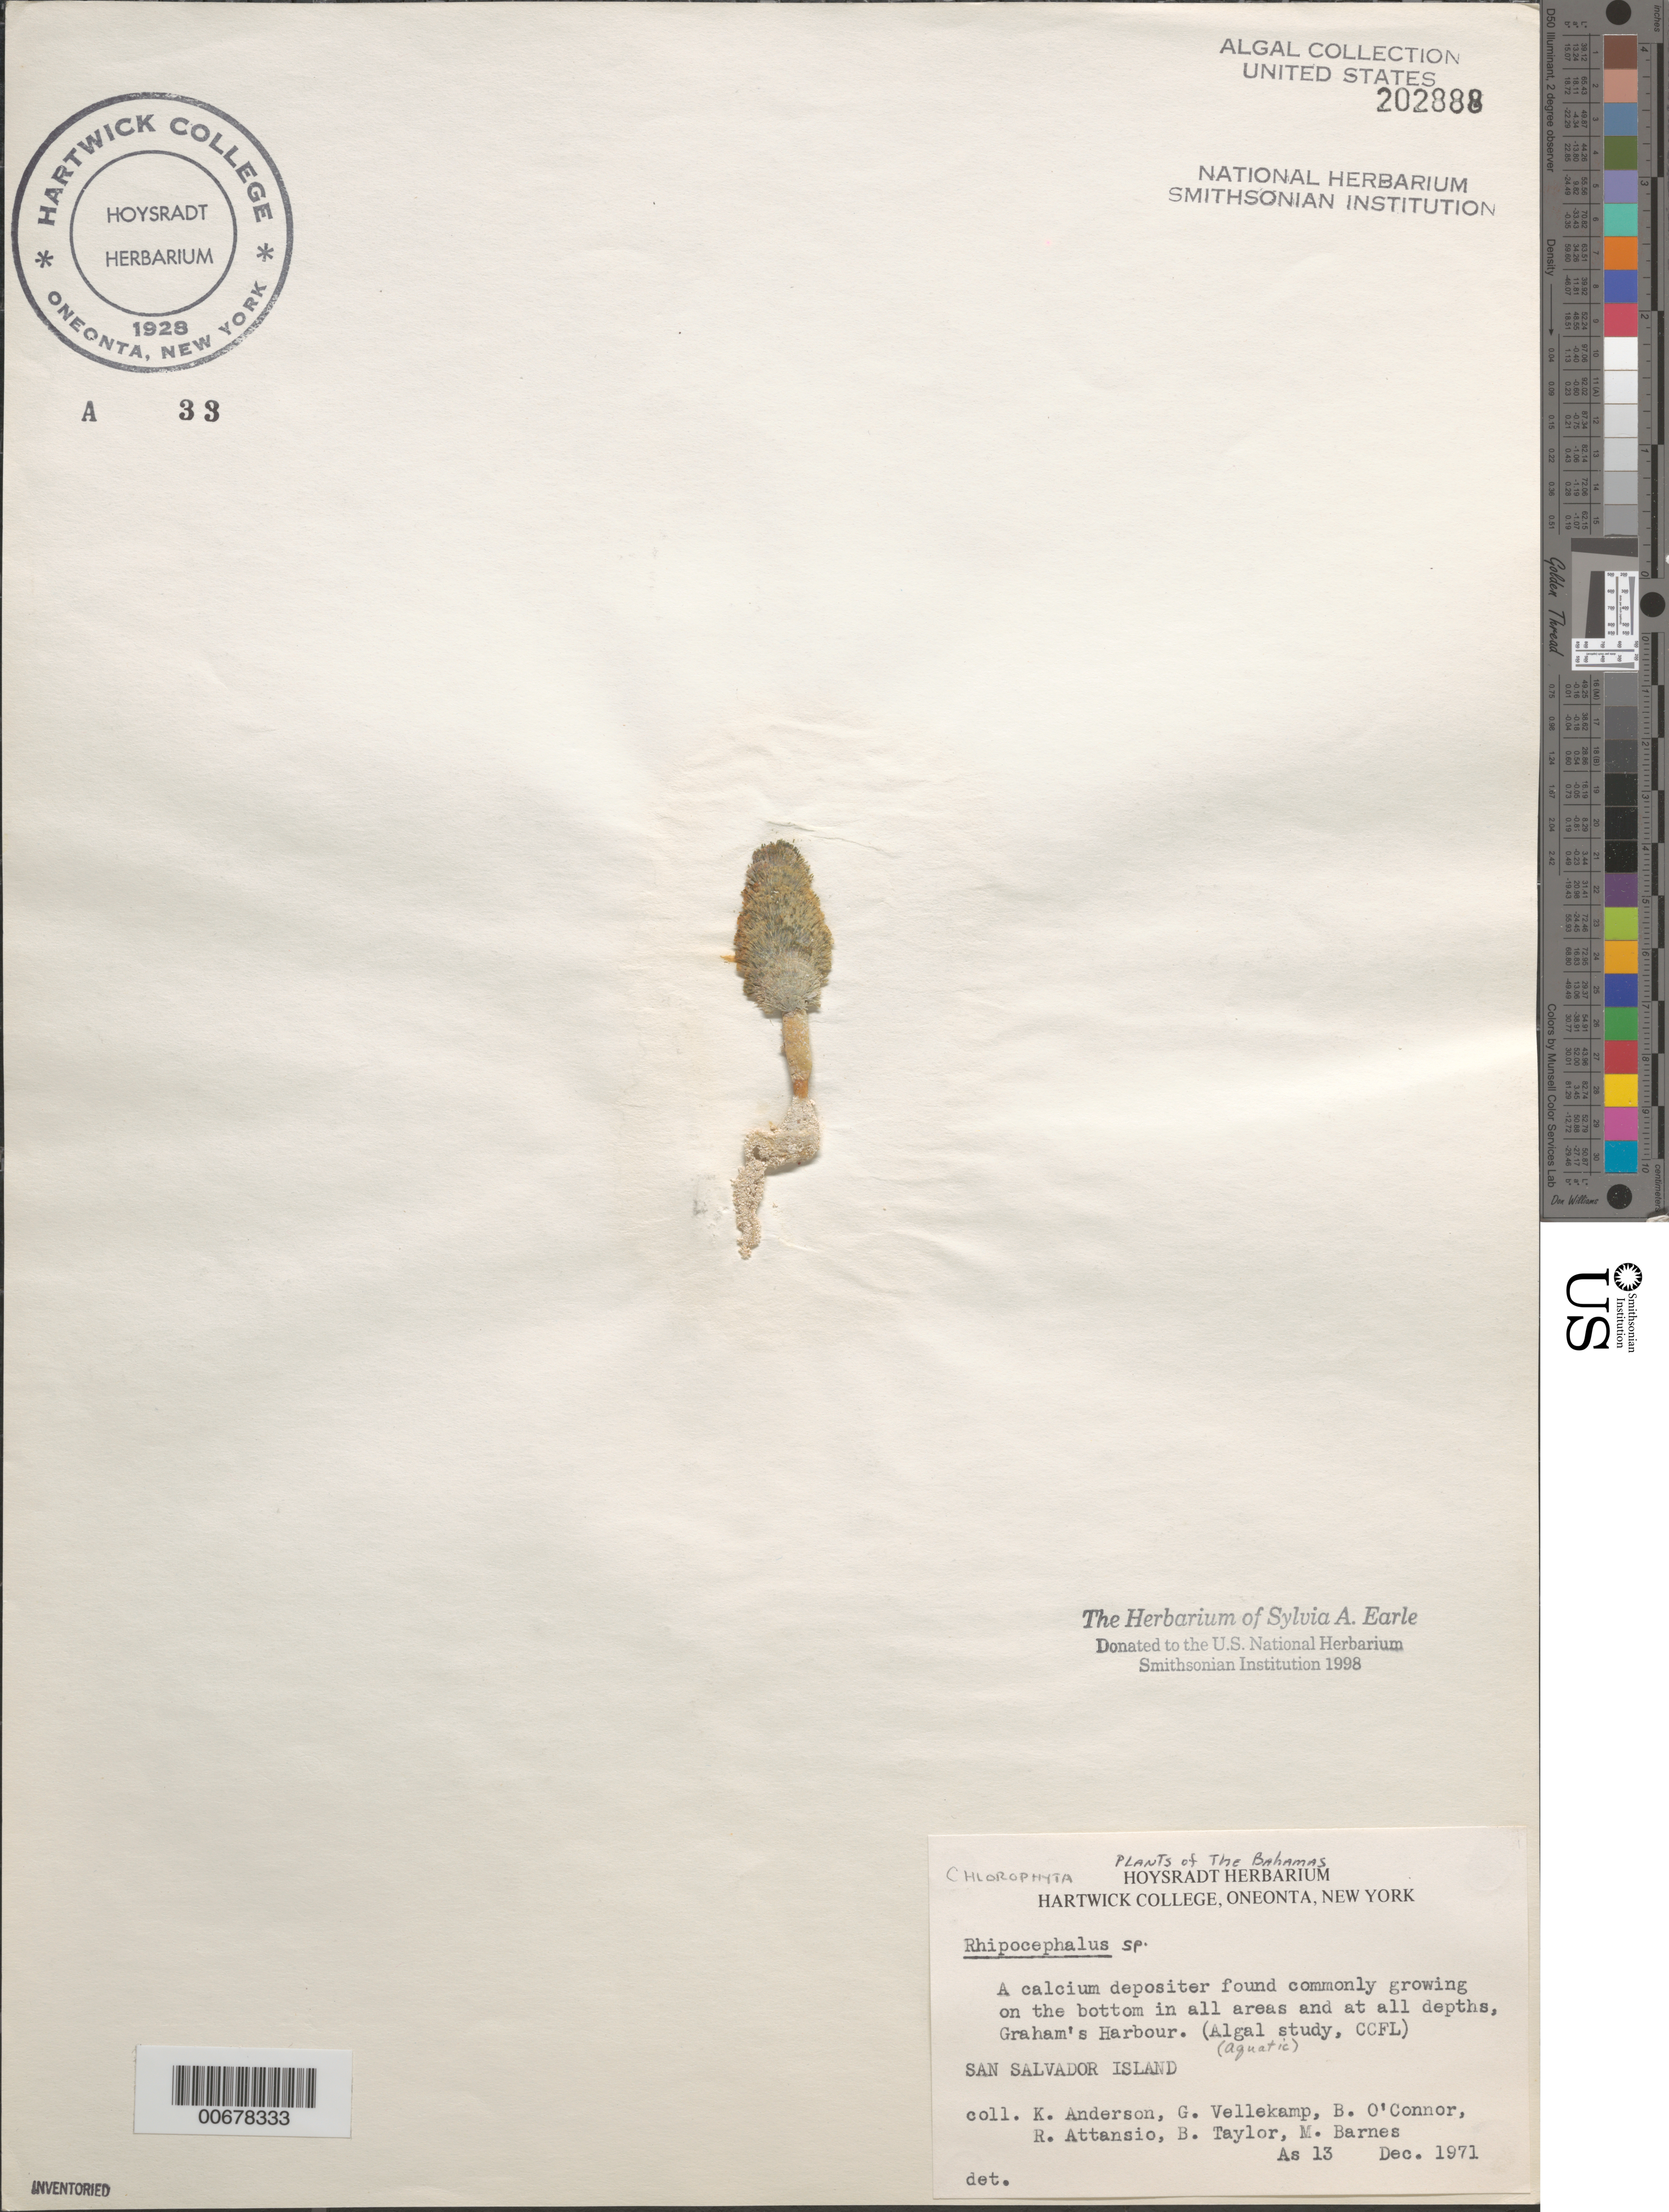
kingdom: Plantae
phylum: Chlorophyta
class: Ulvophyceae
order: Bryopsidales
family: Udoteaceae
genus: Rhipocephalus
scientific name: Rhipocephalus sp.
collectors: K. Anderson, G. Vellekamp, B. O'Connor, R. Attanasio, B. Taylor & M. Barnes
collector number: As 13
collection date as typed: Dec 1971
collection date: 1971-12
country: Bahamas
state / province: San Salvador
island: San Salvador Island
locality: Graham's Harbour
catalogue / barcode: US 202888